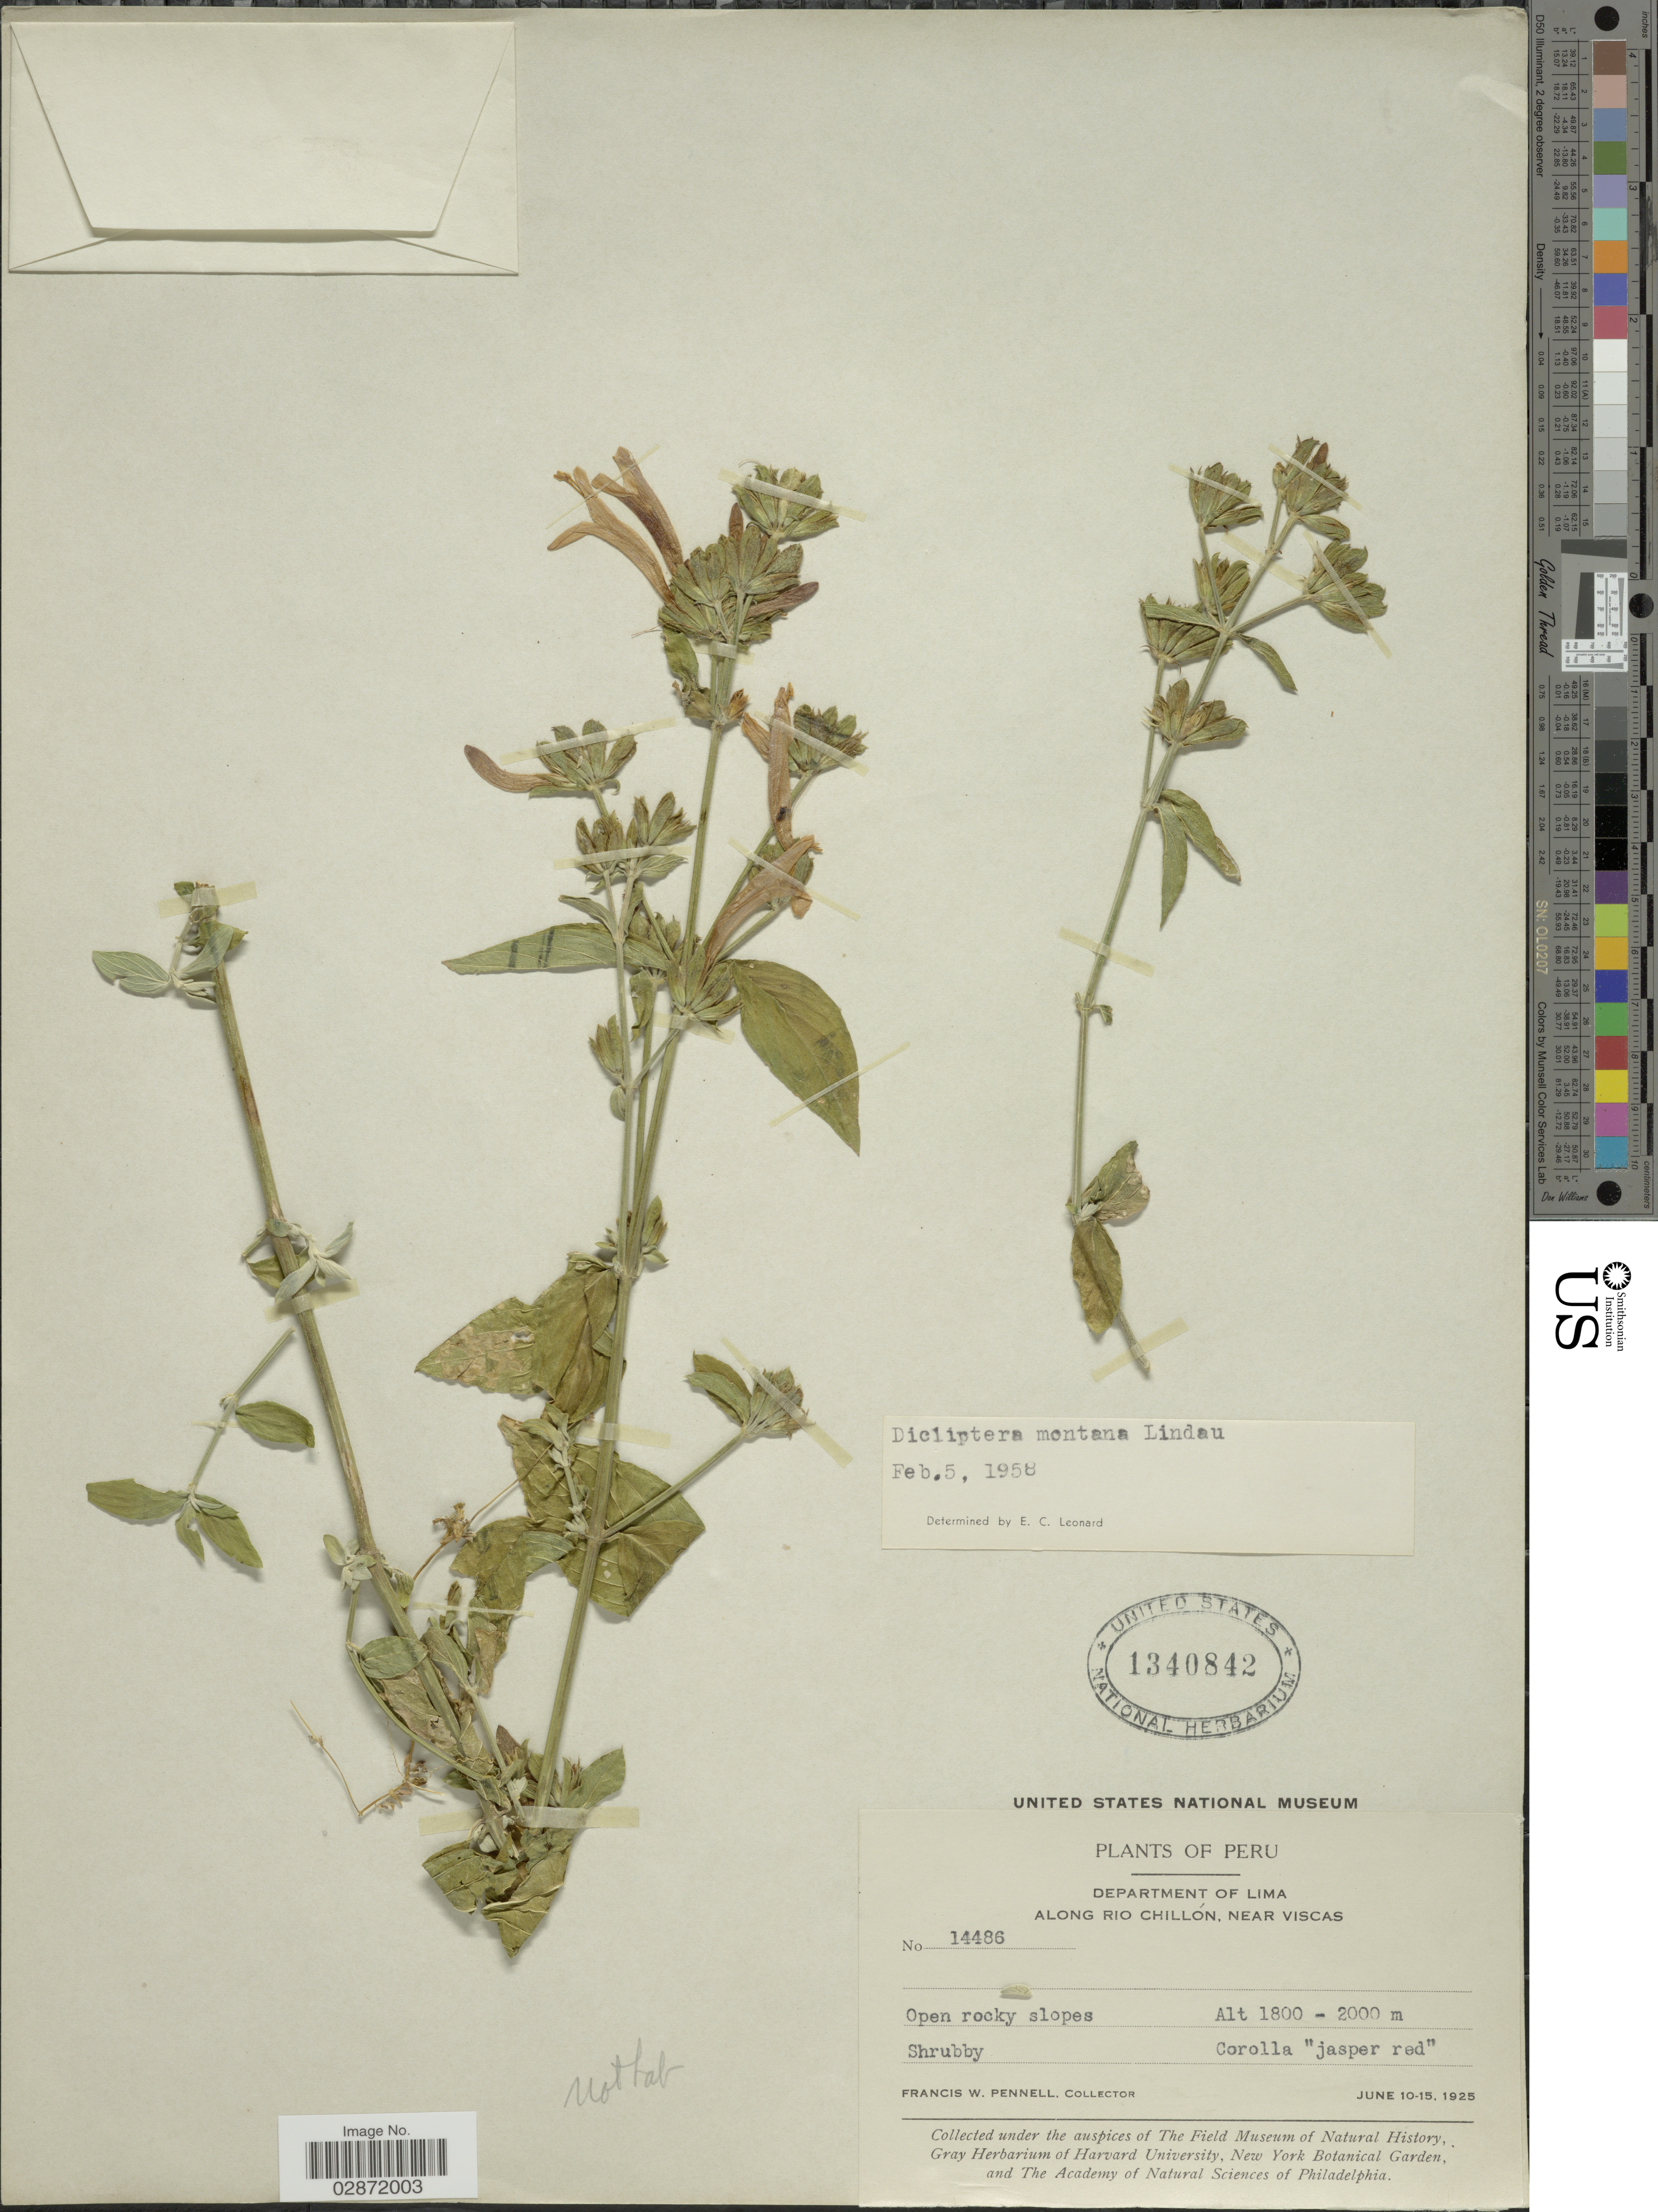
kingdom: Plantae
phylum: Tracheophyta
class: Magnoliopsida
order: Lamiales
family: Acanthaceae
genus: Dicliptera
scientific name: Dicliptera montana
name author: Lindau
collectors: F. W. Pennell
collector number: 14486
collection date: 1925-06-10/1925-06-15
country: Peru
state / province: Lima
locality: Department of Lima. Along Rio Chillón, near Viscas.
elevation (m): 1800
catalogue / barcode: US 1340842